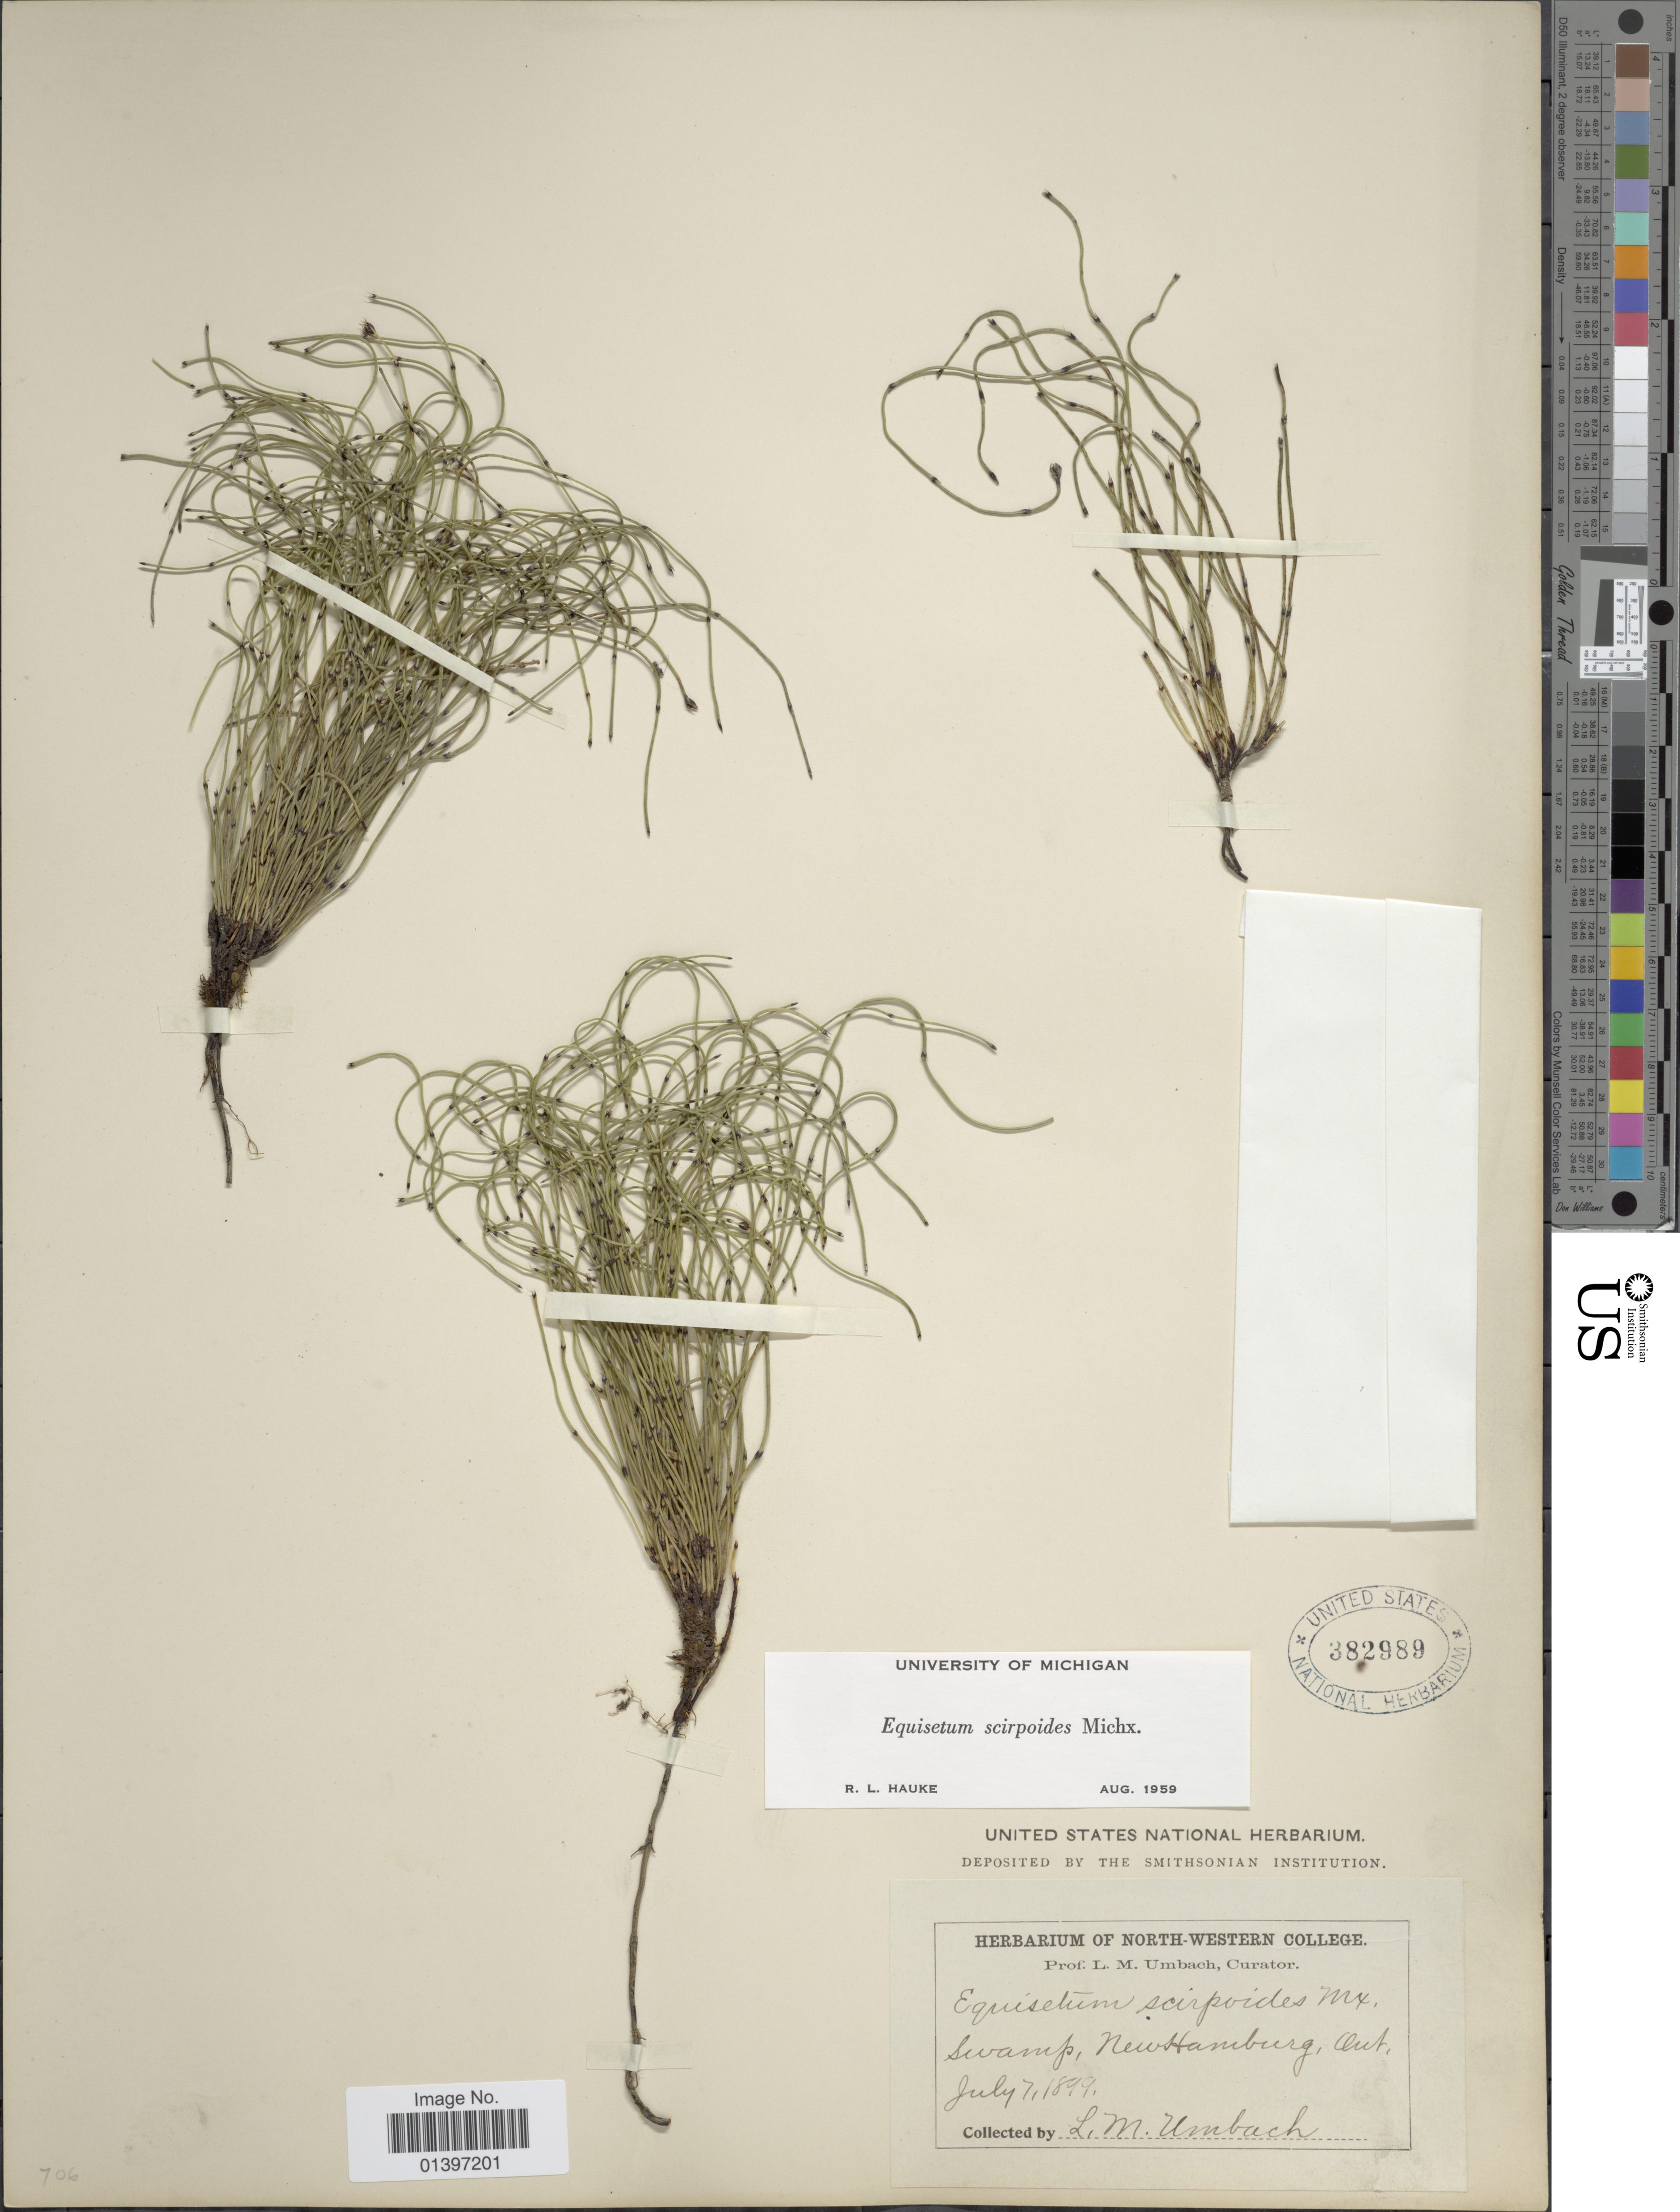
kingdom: Plantae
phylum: Tracheophyta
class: Polypodiopsida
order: Equisetales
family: Equisetaceae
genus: Equisetum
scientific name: Equisetum scirpoides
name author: Michx.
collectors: L. M. Umbach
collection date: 1899-07-07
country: Canada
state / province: Ontario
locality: Swamp, New Hamburg, Ont.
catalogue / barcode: US 382989